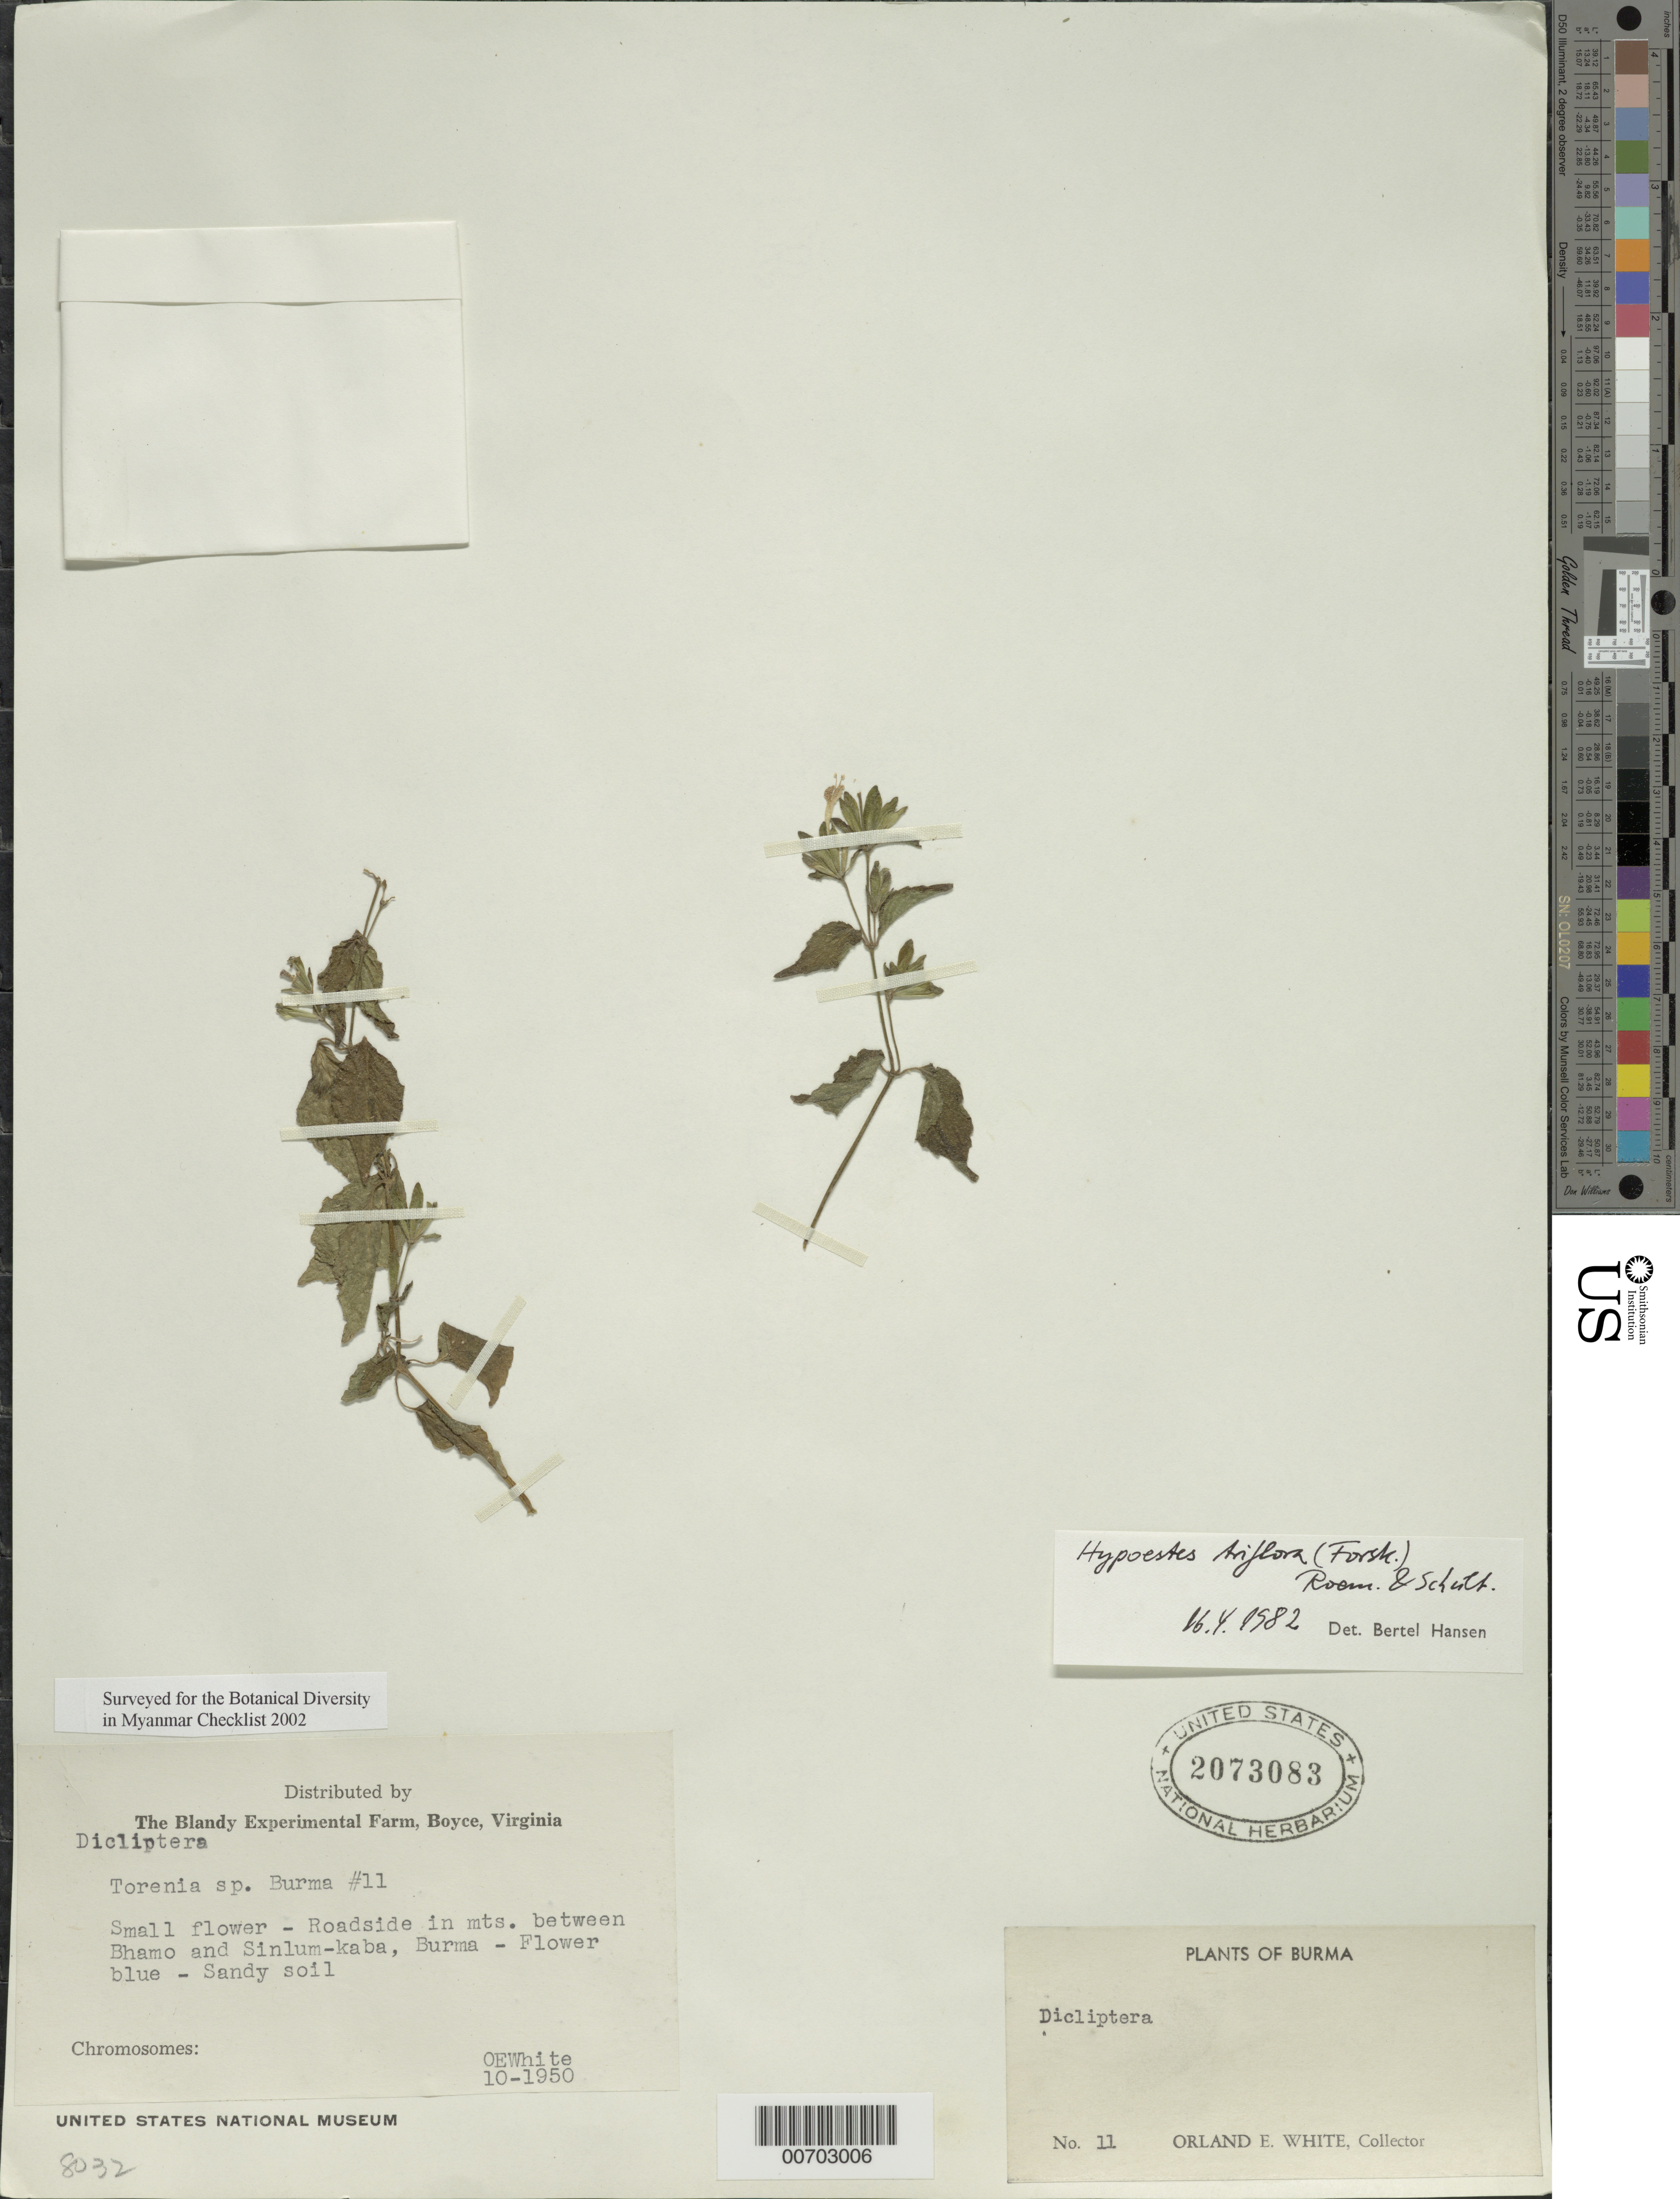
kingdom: Plantae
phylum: Tracheophyta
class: Magnoliopsida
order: Lamiales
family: Acanthaceae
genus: Hypoestes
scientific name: Hypoestes triflora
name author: (Forssk.) Roem. & Schult.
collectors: O. E. White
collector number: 11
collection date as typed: Oct 1950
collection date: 1950-10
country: Myanmar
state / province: Kachin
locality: Betw. Bhamo and Sinlum-kaba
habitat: Roadside in mts., sandy soil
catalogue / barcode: US 2073083